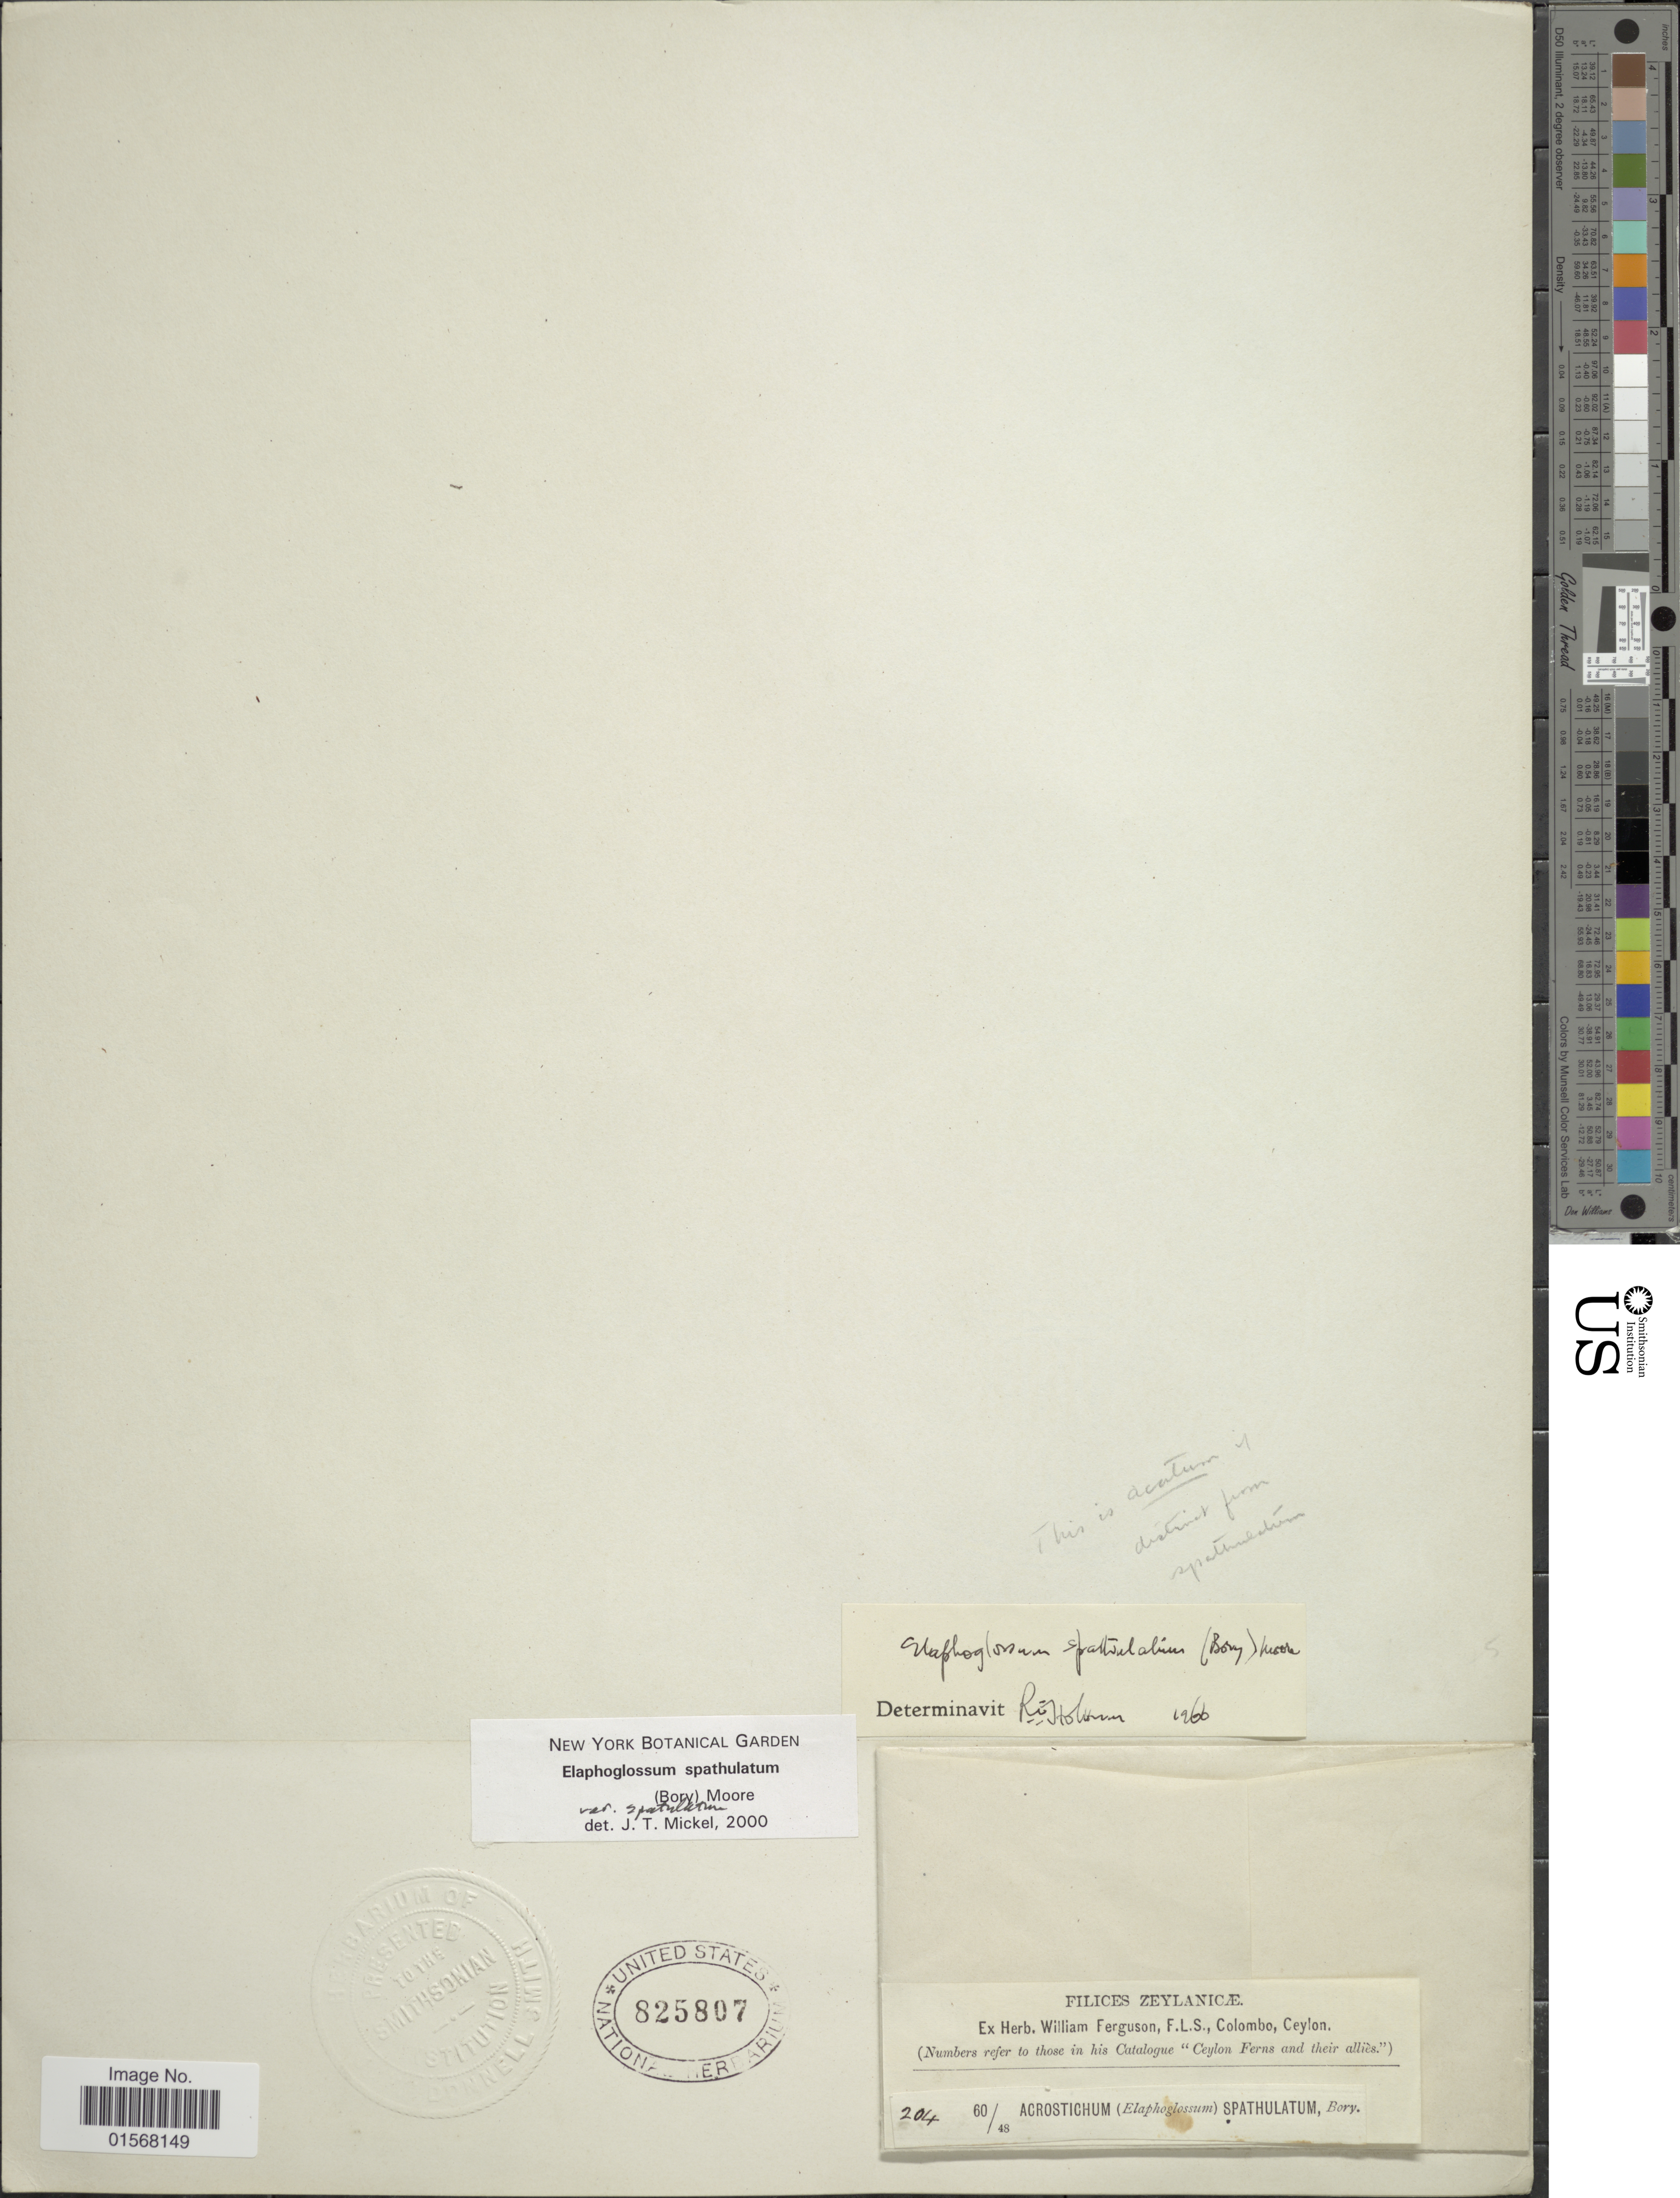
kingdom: Plantae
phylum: Tracheophyta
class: Polypodiopsida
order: Polypodiales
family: Dryopteridaceae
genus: Elaphoglossum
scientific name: Elaphoglossum spathulatum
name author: (Bory) T. Moore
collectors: ex herb. W. Ferguson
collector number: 204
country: Sri Lanka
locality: Zeylanicicae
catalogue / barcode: US 825807